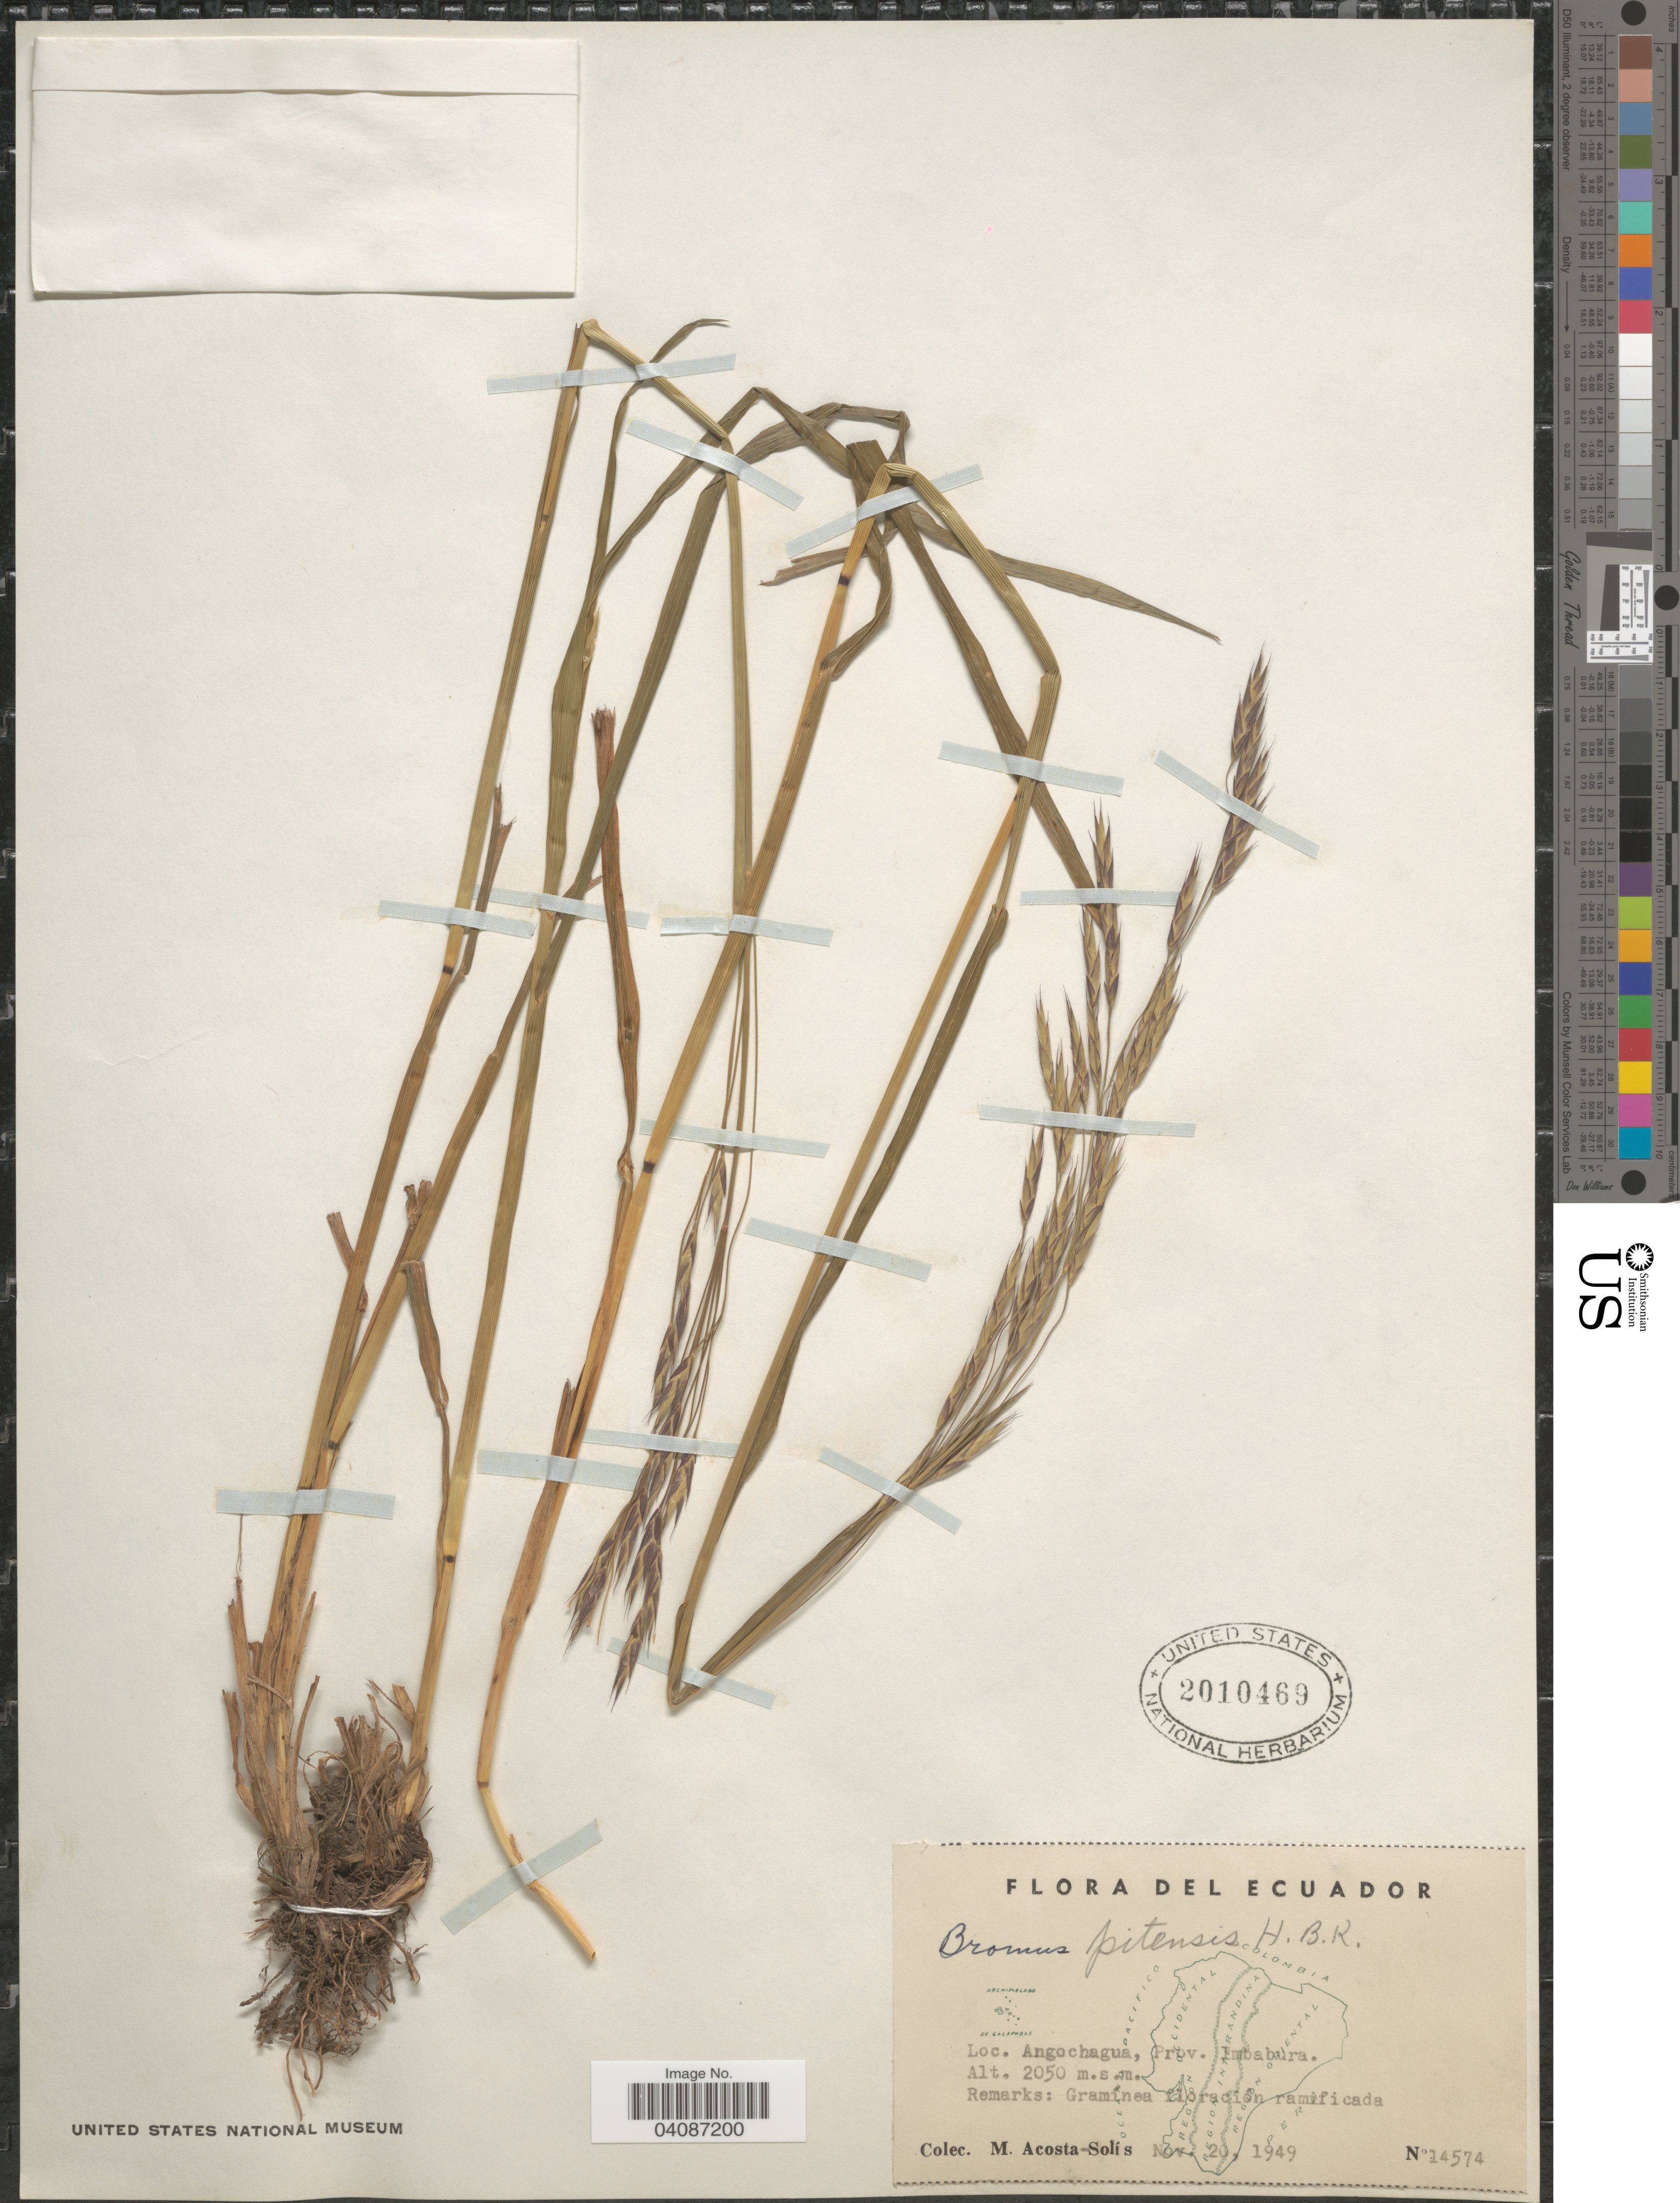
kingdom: Plantae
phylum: Tracheophyta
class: Liliopsida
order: Poales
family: Poaceae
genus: Bromus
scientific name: Bromus pitensis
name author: Kunth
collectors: M. Acosta Solis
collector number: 14574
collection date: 1949-11-20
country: Ecuador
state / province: Imbabura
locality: Angochagua.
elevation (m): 2050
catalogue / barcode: US 2010469